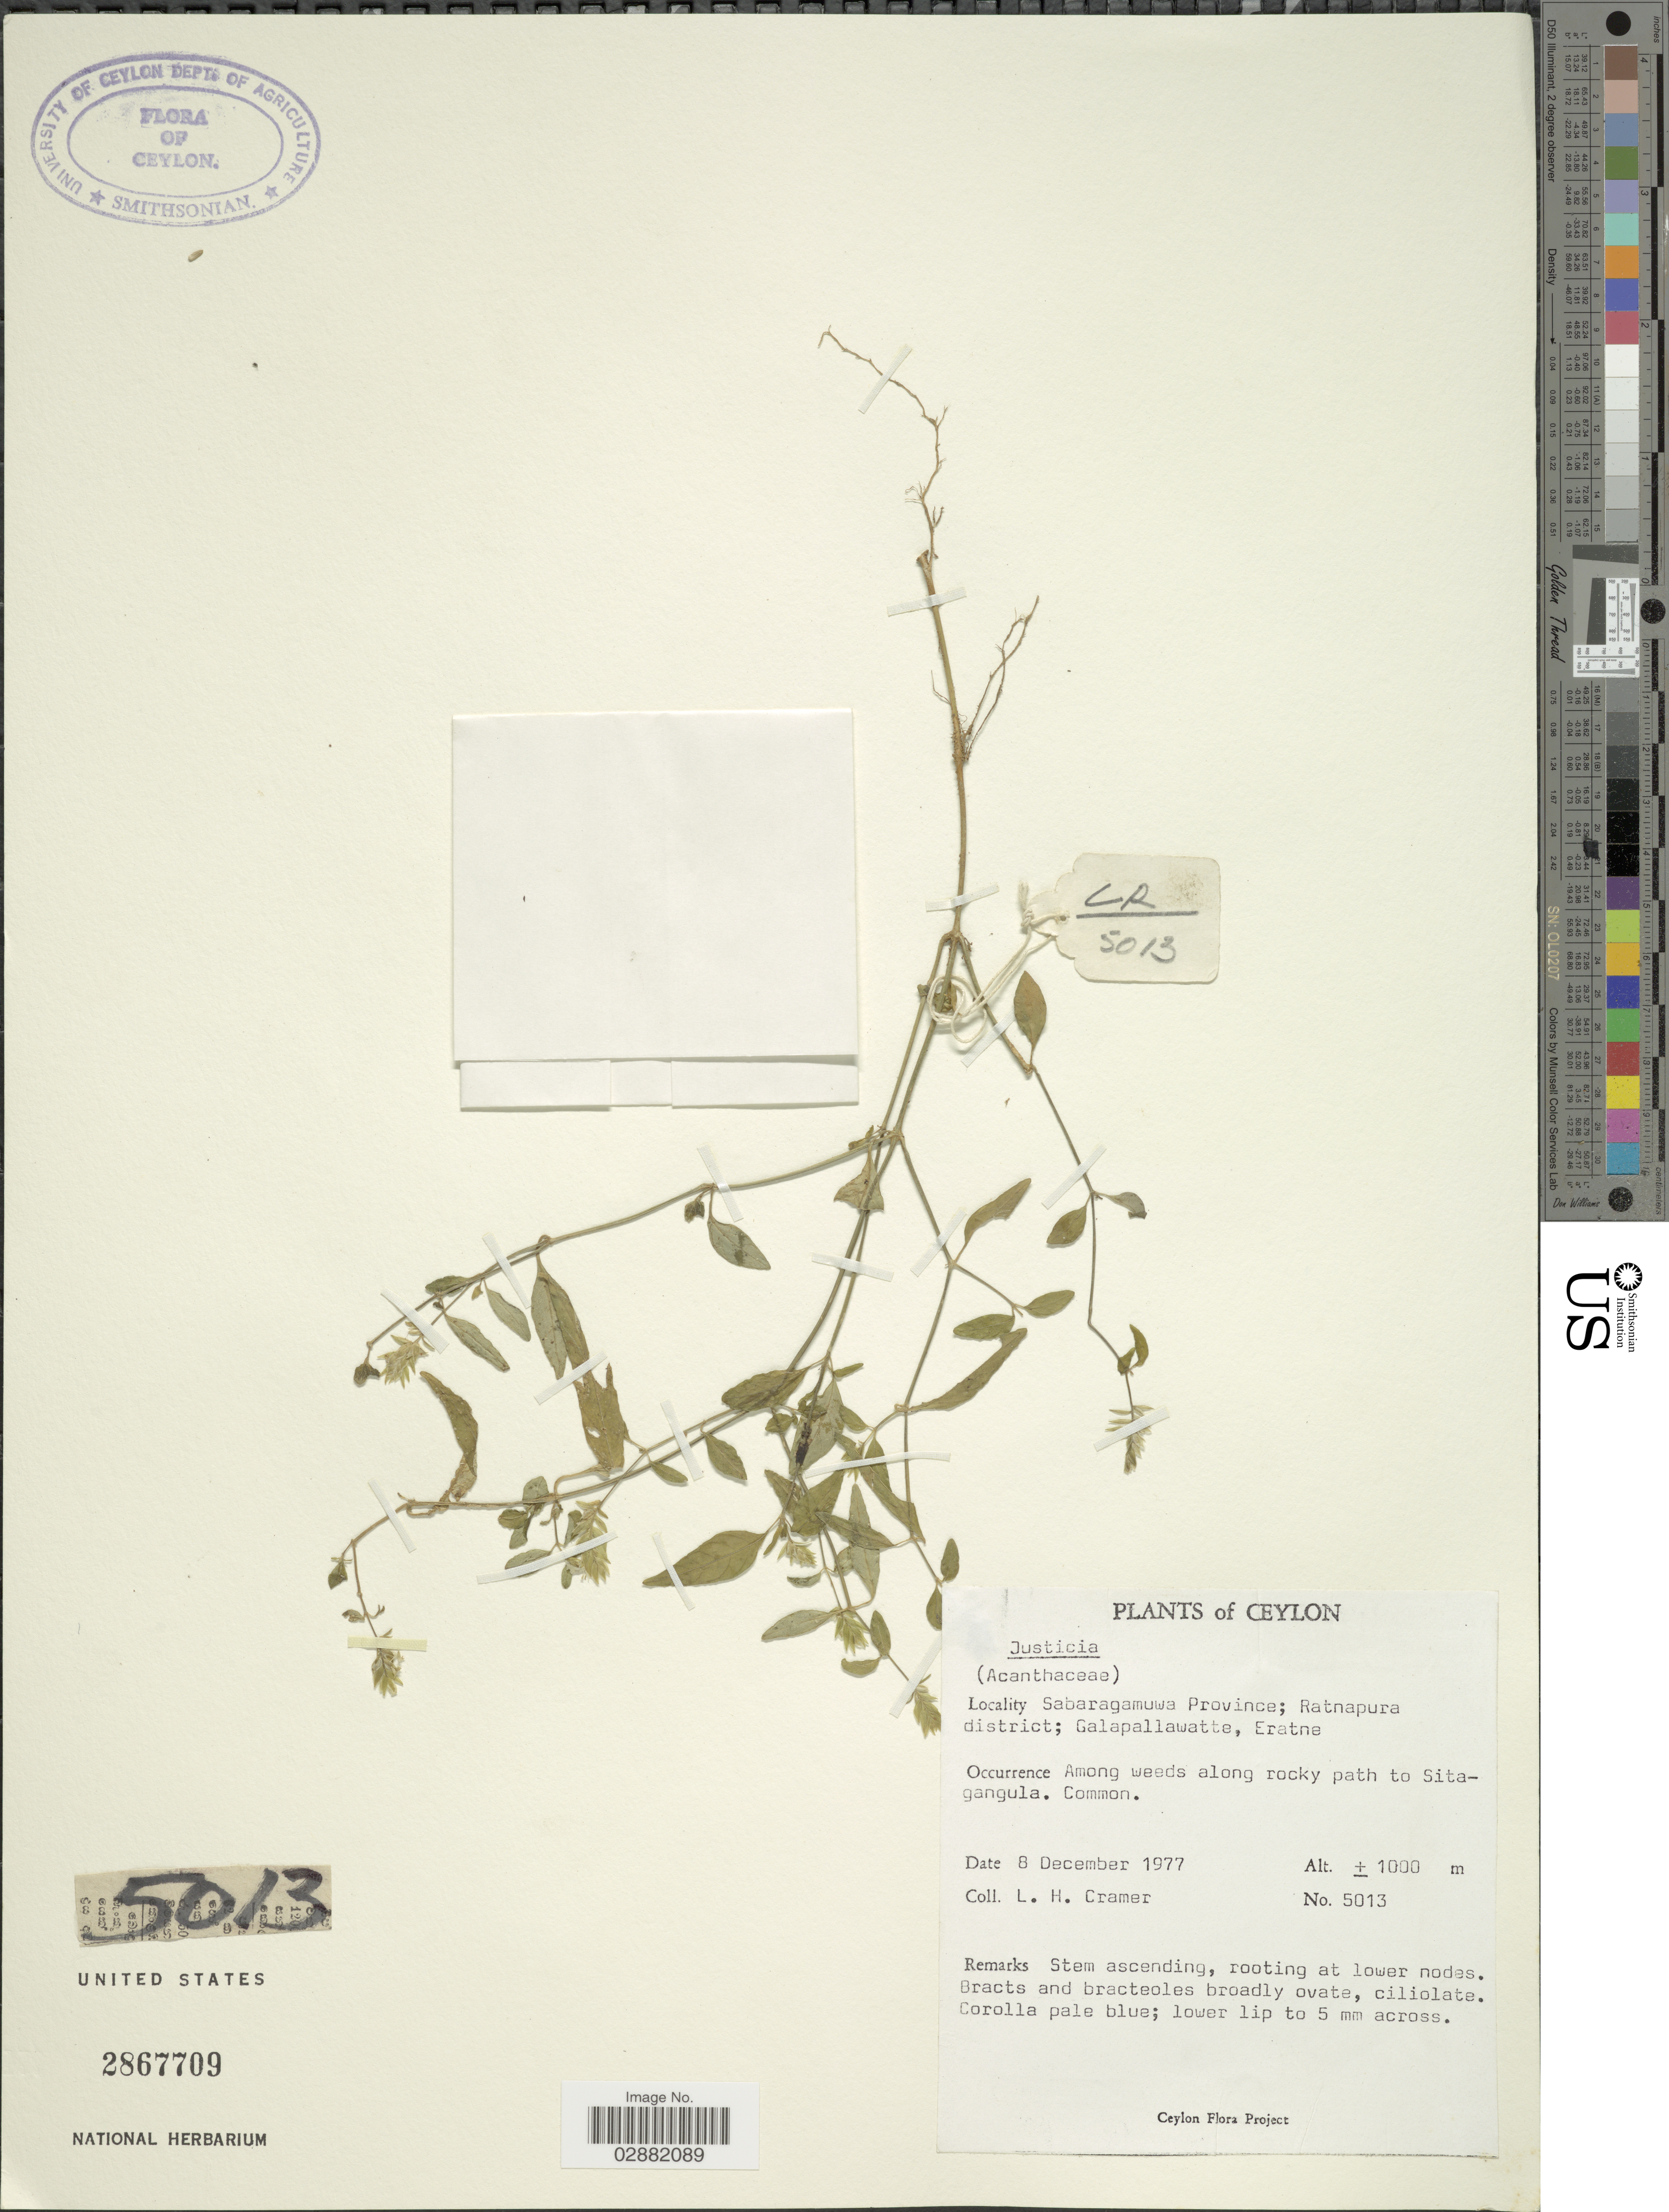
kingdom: Plantae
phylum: Tracheophyta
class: Magnoliopsida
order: Lamiales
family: Acanthaceae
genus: Justicia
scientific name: Justicia sp.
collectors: L. H. Cramer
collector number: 5013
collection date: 1977-12-08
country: Sri Lanka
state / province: Sabaragamuwa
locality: Ceylon, Ratnapura District, Galapallawatte, Eratne, Among weeds along rocky path to Sitagangula.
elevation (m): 1000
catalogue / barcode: US 2867709